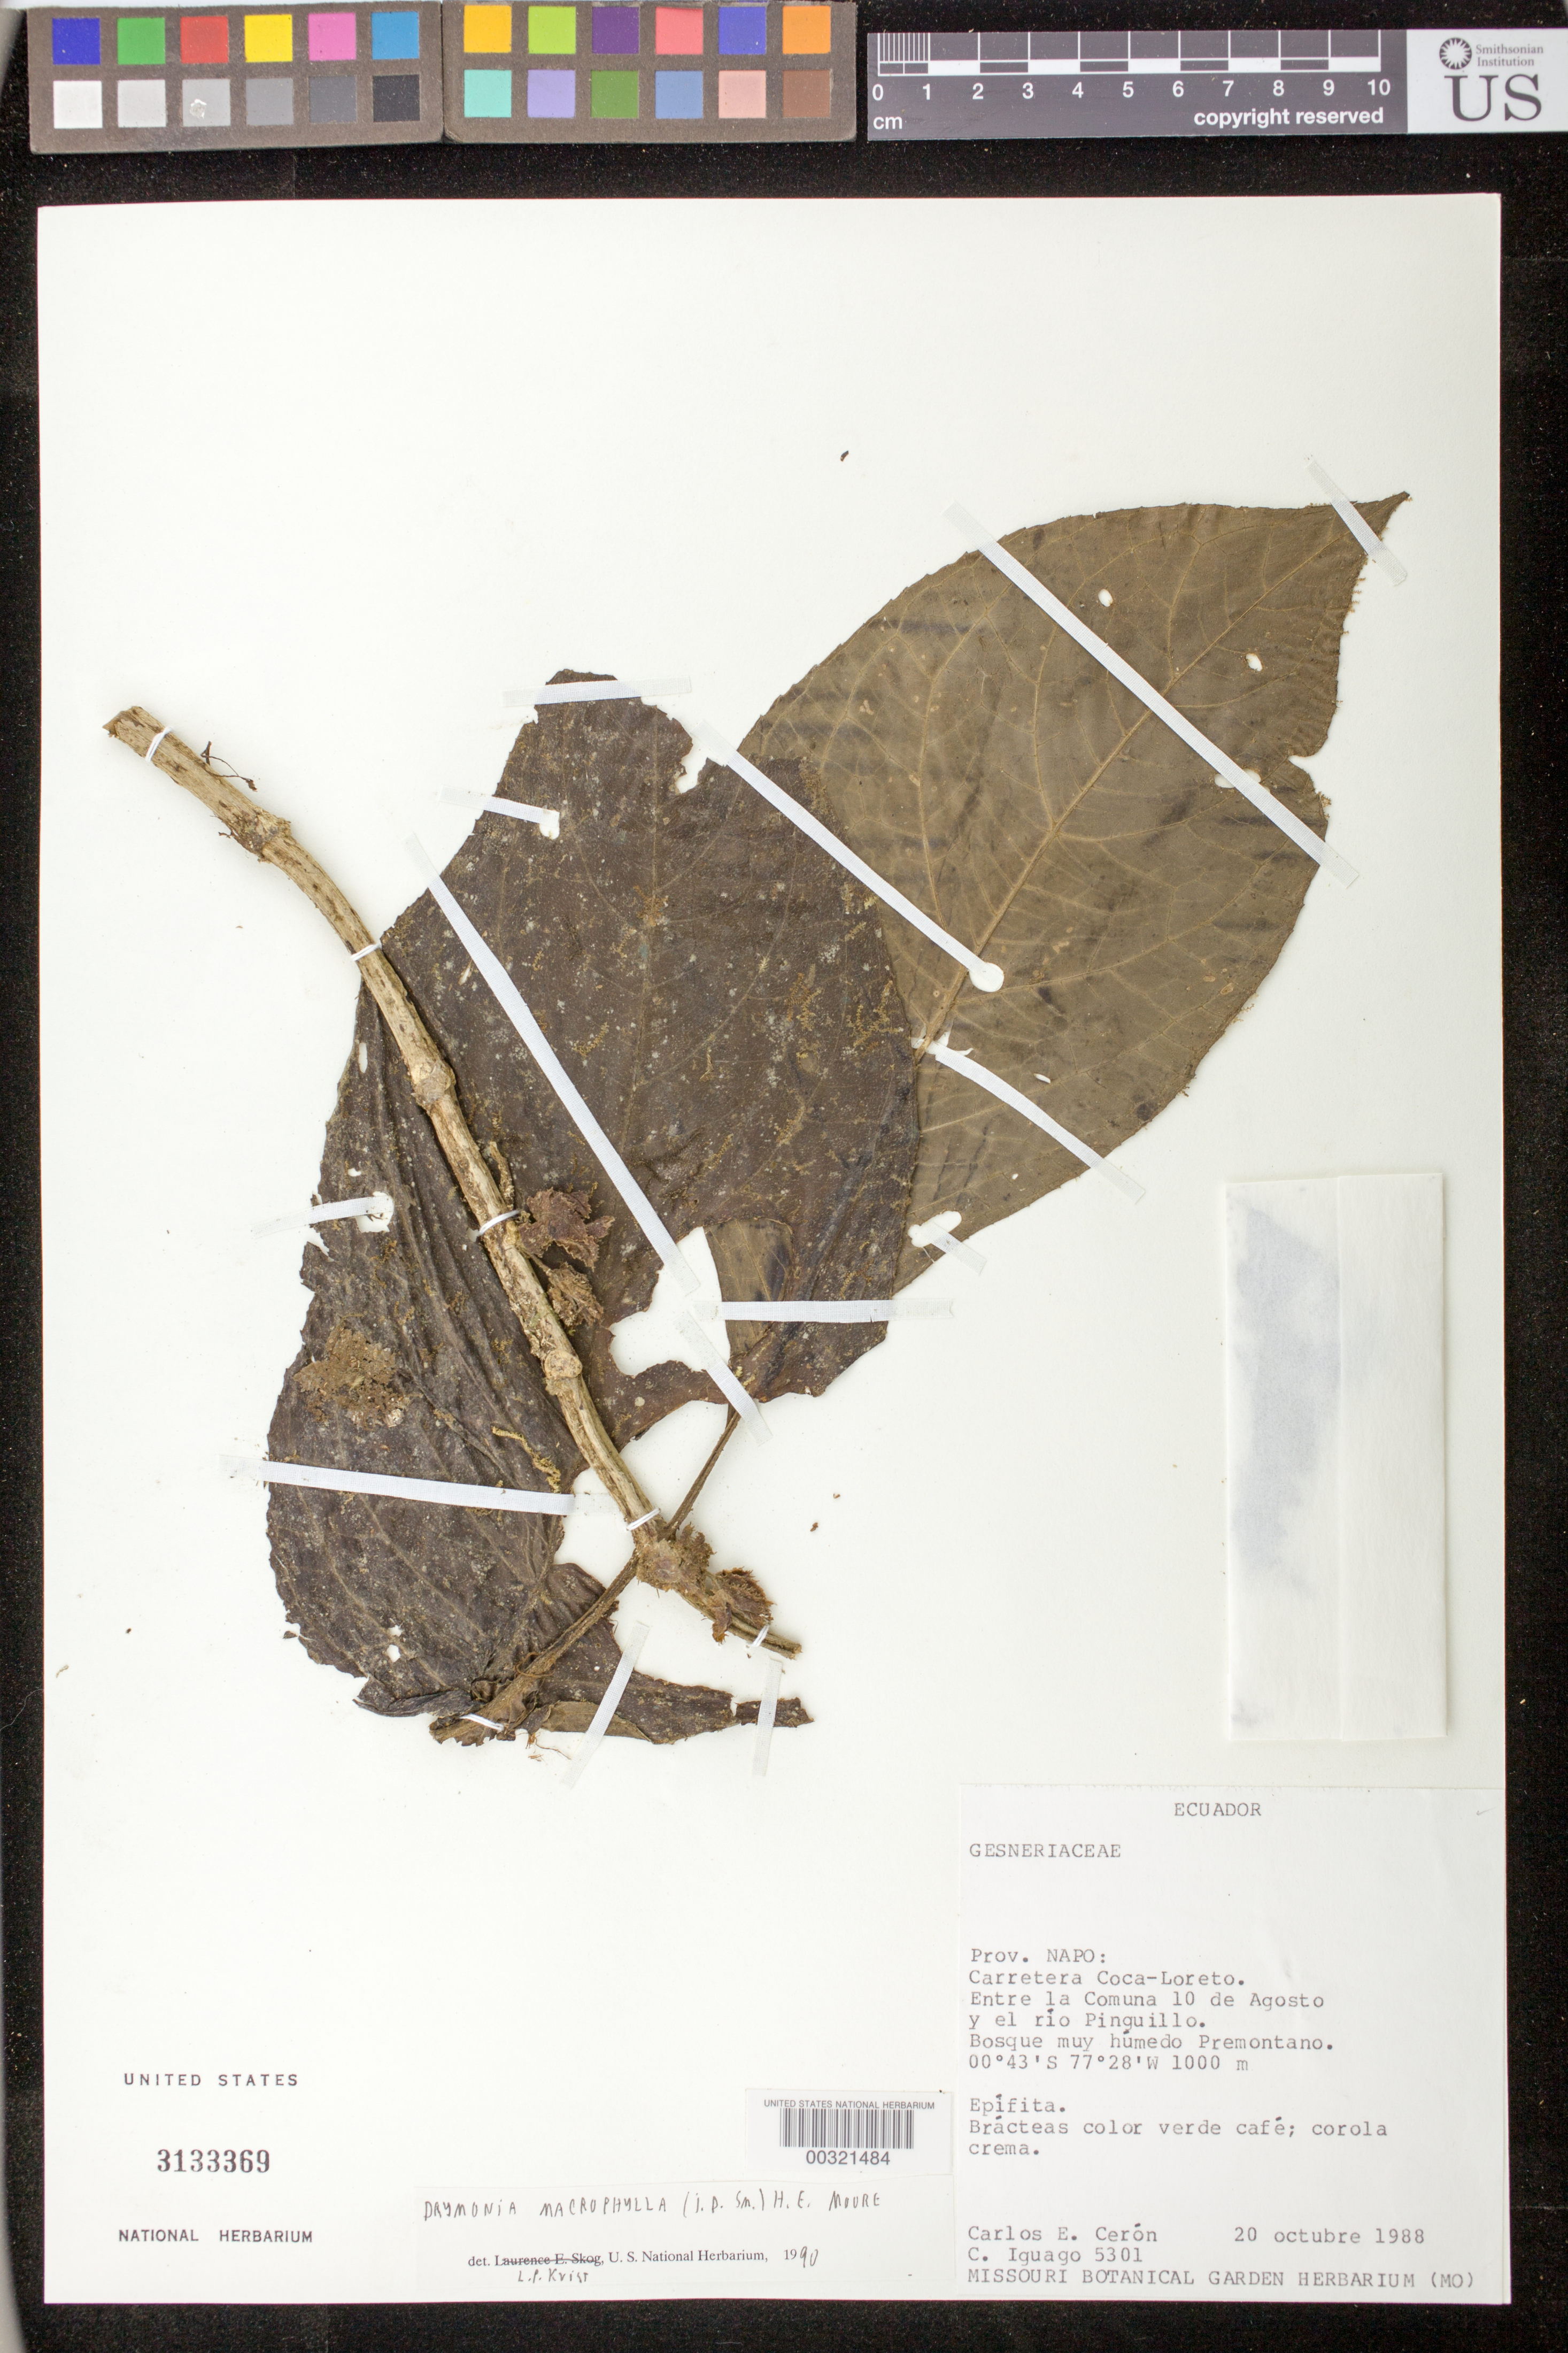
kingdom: Plantae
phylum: Tracheophyta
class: Magnoliopsida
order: Lamiales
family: Gesneriaceae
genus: Drymonia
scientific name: Drymonia macrophylla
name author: (Oerst.) H.E. Moore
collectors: C. E. Cerón M. & C. Iguago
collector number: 5301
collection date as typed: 20 Oct 1988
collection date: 1988-10-20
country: Ecuador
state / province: Napo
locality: Coca-Loreto highway, between la comuna 10 de Agosto and el Rio Pinguillo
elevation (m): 1000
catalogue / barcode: US 3133369